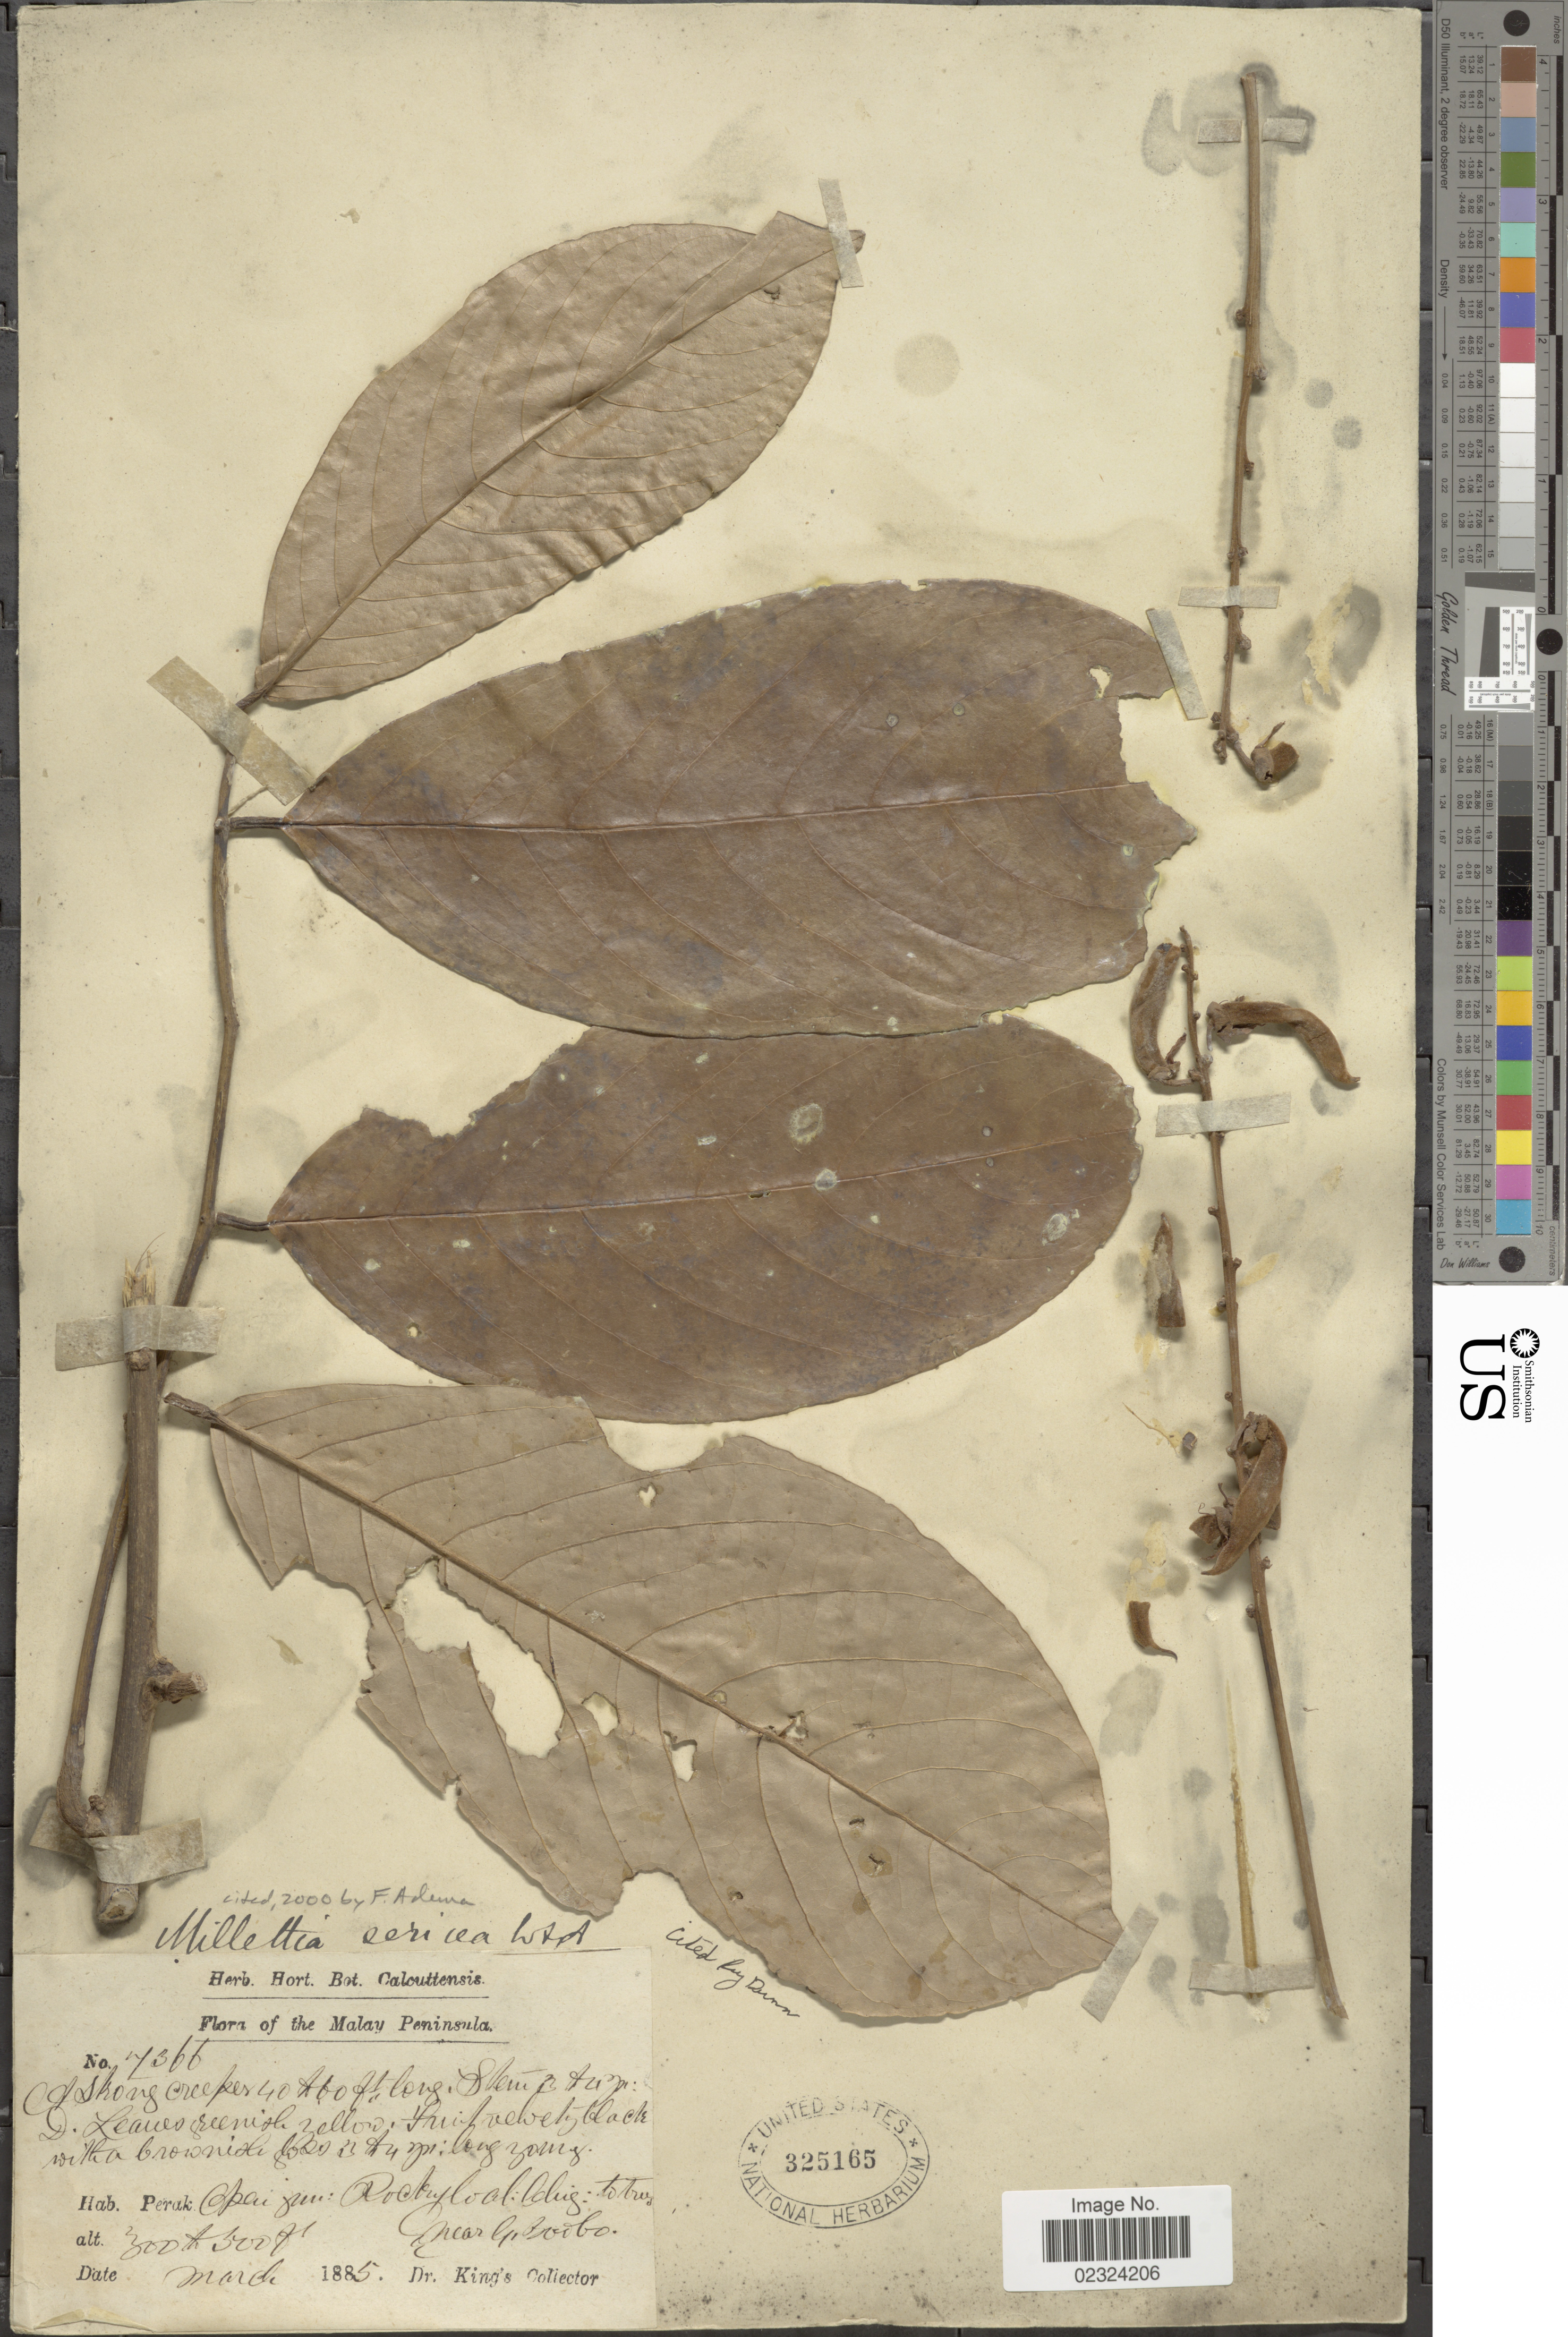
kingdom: Plantae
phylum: Tracheophyta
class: Magnoliopsida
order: Fabales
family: Fabaceae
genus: Millettia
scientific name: Millettia sericea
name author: (Vent.) Wight & Arn.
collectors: Dr. King's collector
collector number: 7366*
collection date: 1885-03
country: Malaysia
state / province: Perak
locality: Malay Peninsula. Open Jun.: Rocky local, Cling: to trees near G. Boobo.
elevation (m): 91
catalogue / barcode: US 325165